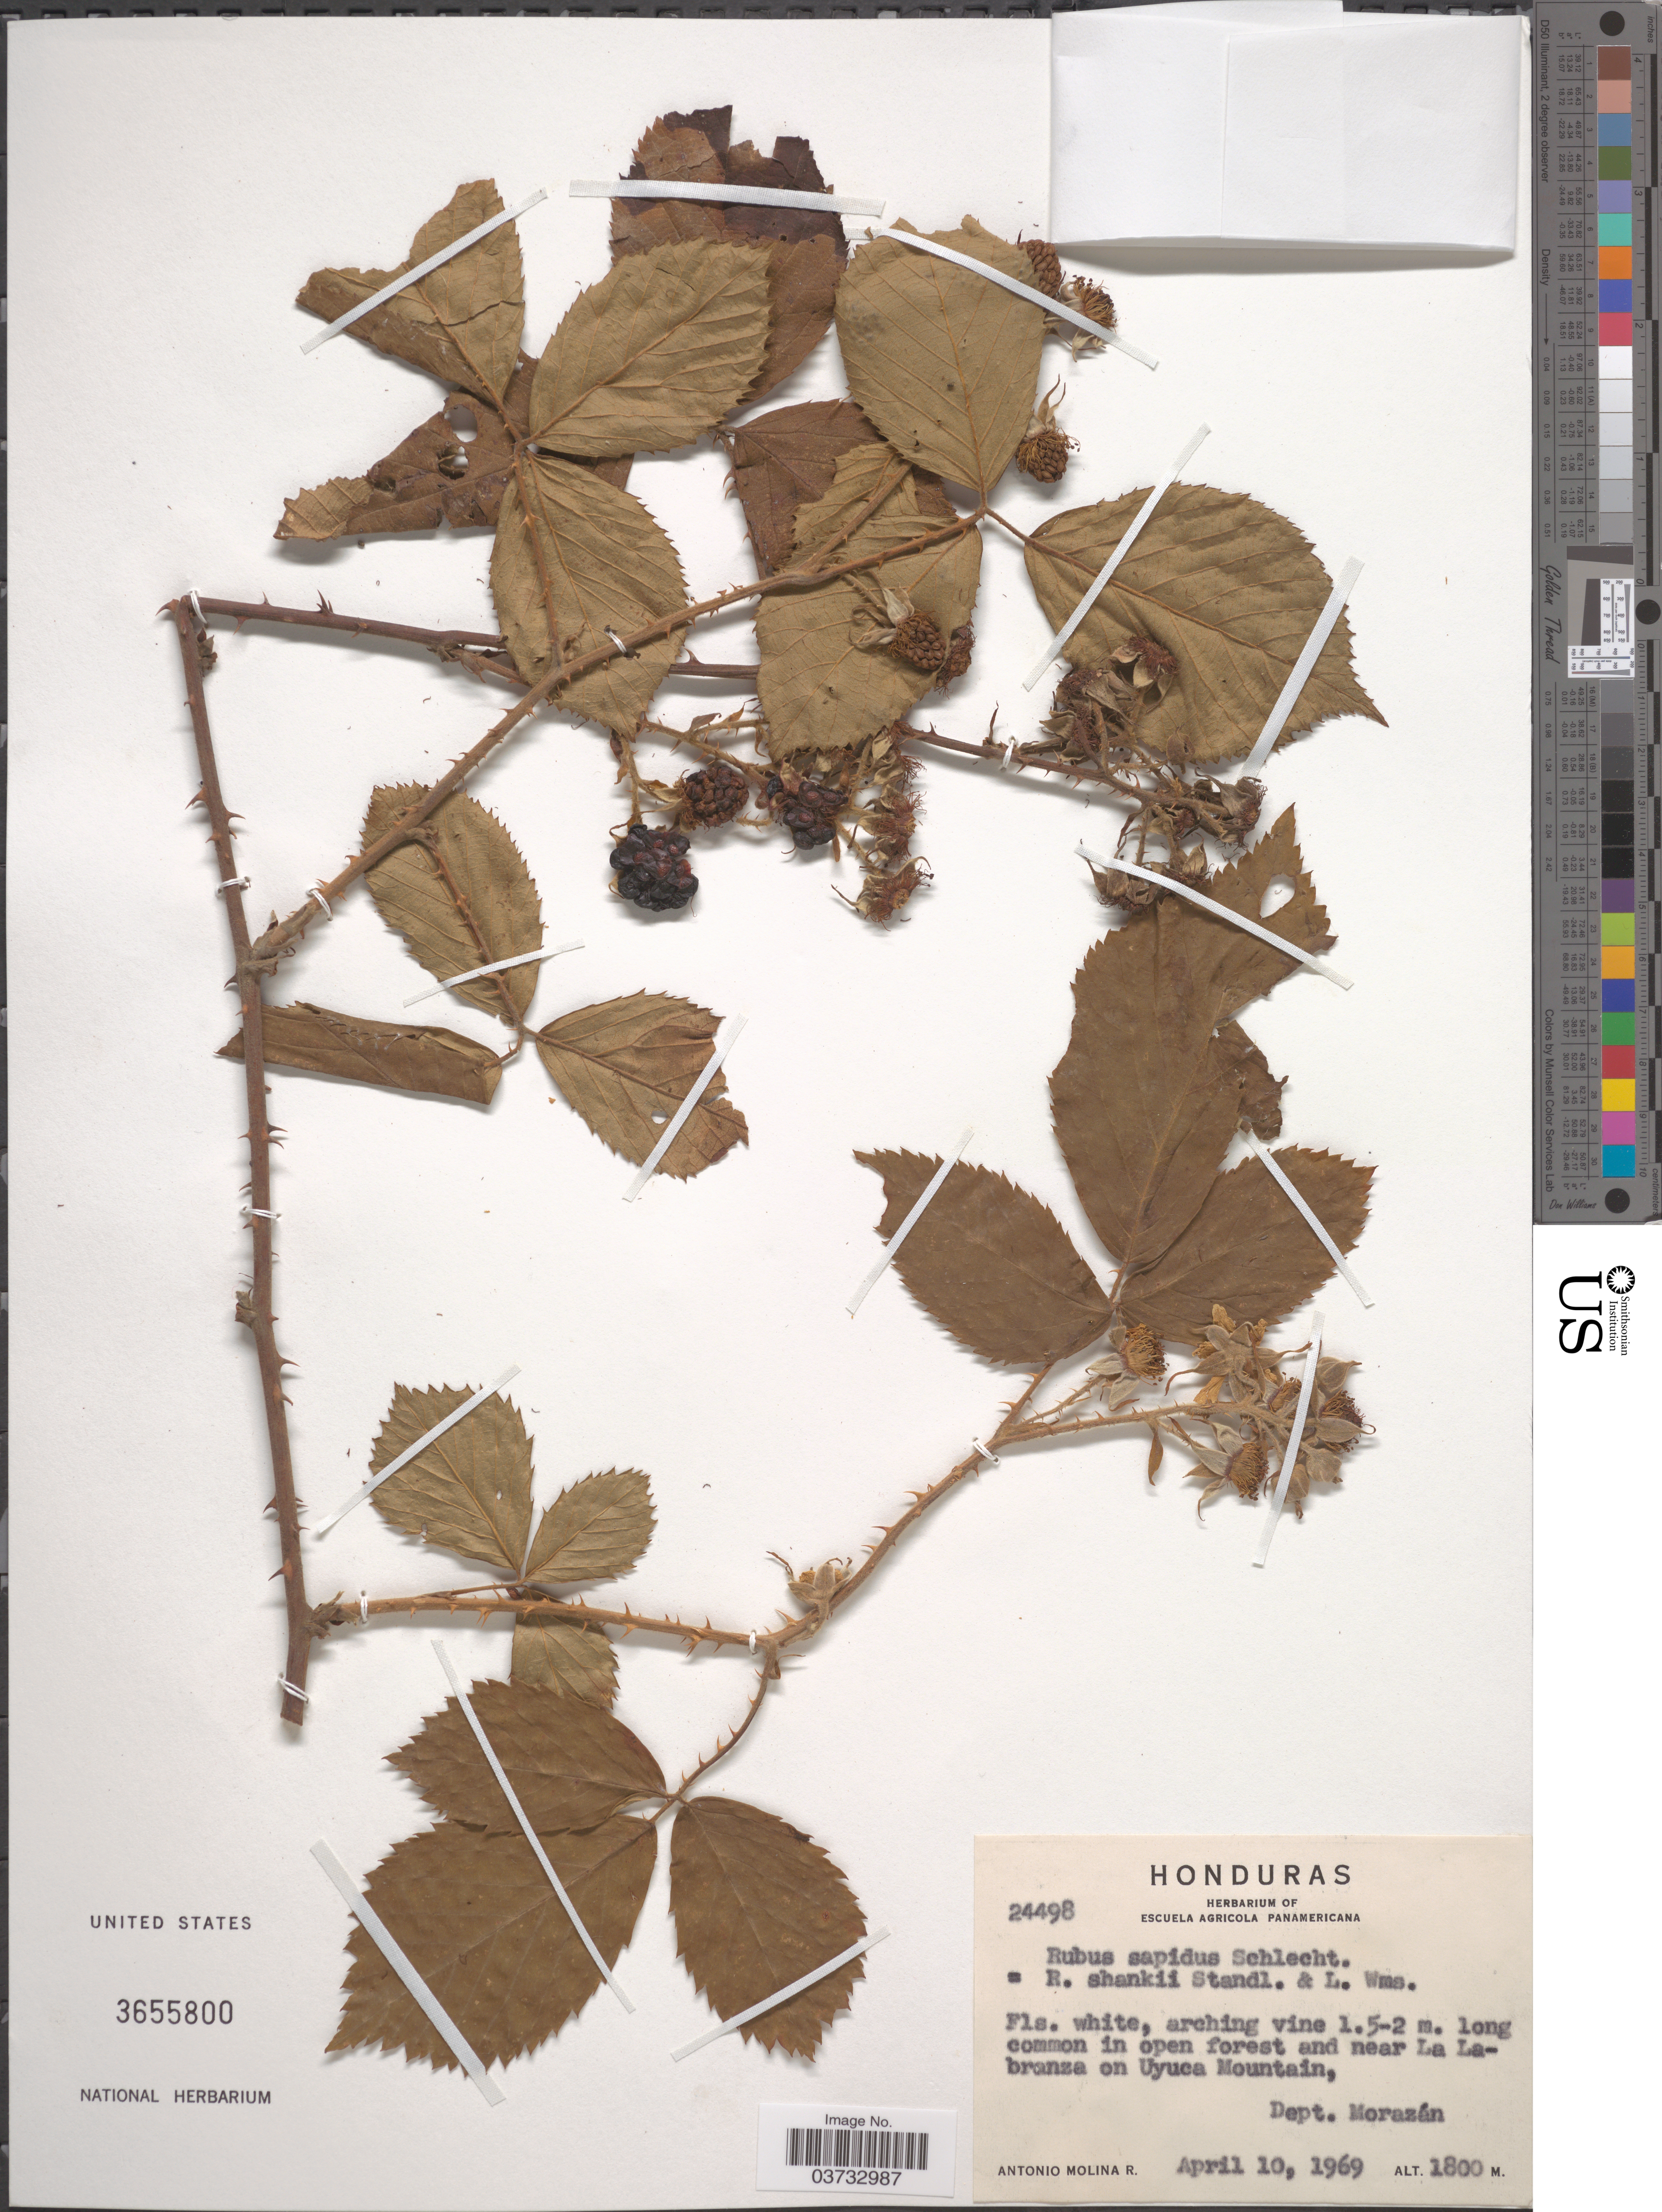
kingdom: Plantae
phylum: Tracheophyta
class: Magnoliopsida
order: Rosales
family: Rosaceae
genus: Rubus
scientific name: Rubus sapidus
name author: Schltdl.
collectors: A. Molina R.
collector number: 24498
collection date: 1969-04-10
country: Honduras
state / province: Fco. Morazán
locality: In open forest and near La Labranza on Uyuca Mountain, Dept. Morazán.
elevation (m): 1800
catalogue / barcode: US 3655800